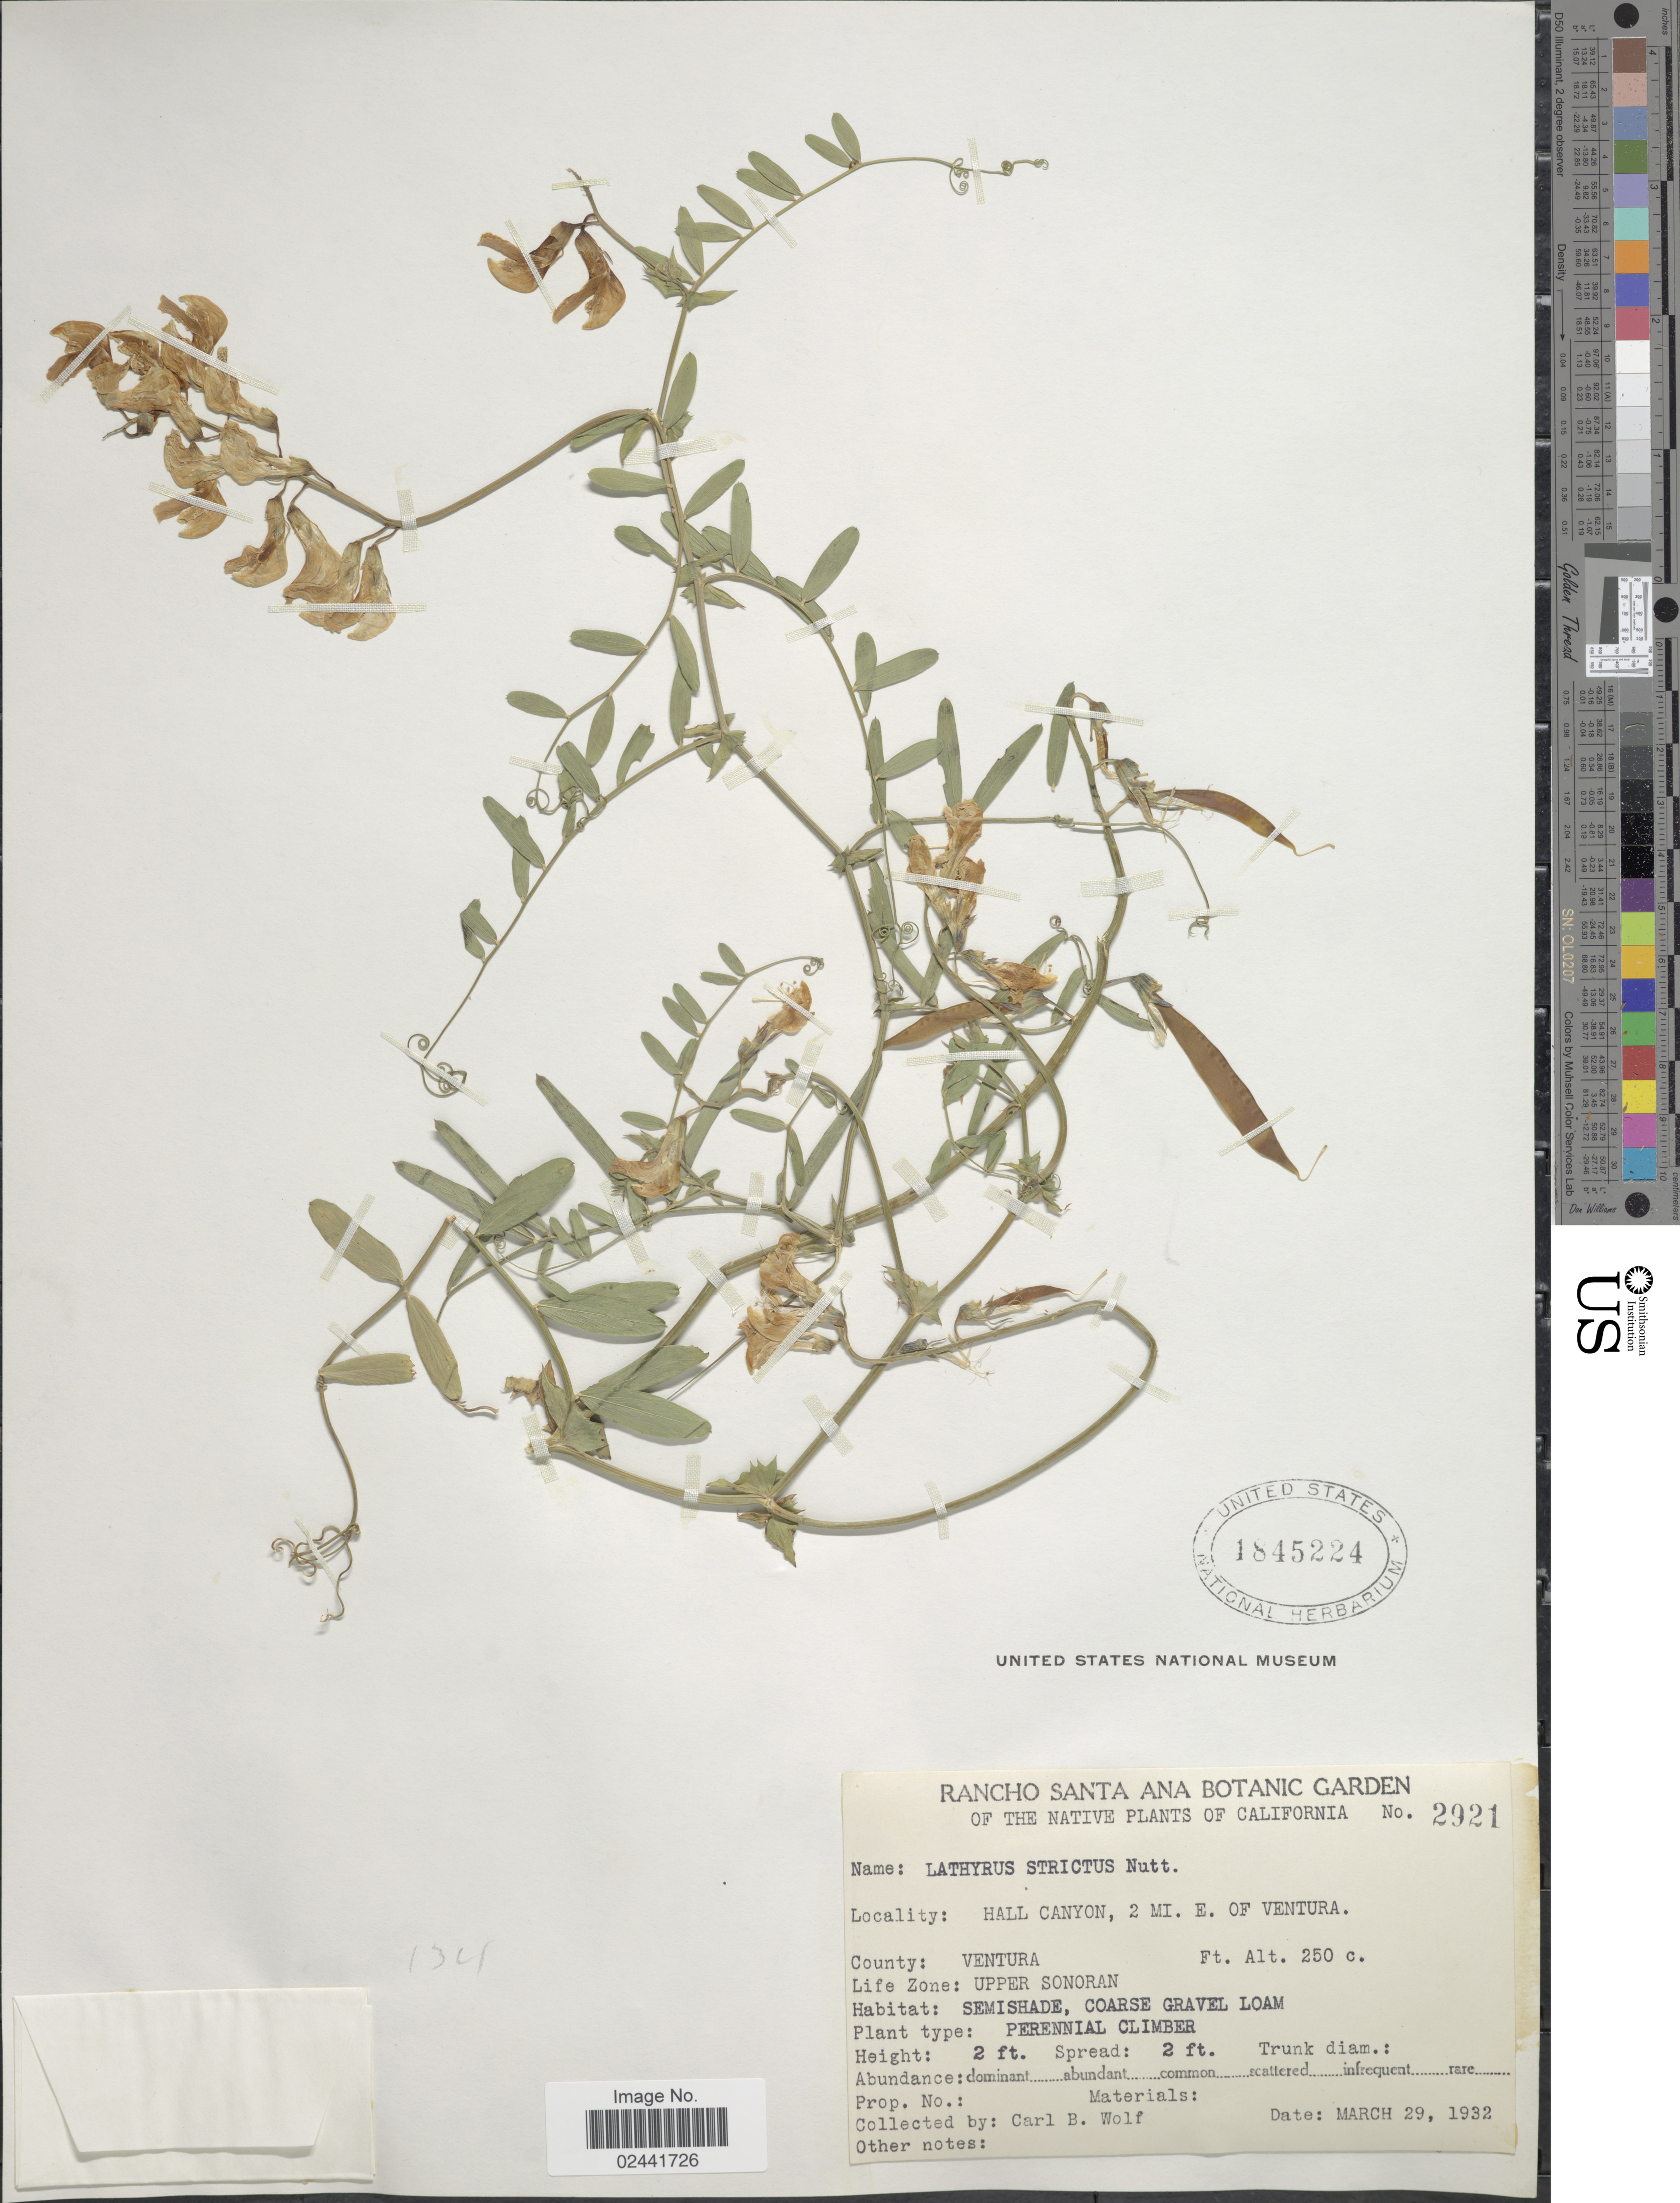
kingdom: Plantae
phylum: Tracheophyta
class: Magnoliopsida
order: Fabales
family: Fabaceae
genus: Lathyrus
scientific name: Lathyrus strictus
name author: G.H. Weber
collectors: C. B. Wolf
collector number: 2921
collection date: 1932-03-29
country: United States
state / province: California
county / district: Ventura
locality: Hall Canyon, 2 mi E of Ventura, County: Ventura, Life Zone: Upper Sonoran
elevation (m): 76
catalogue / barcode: US 1845224